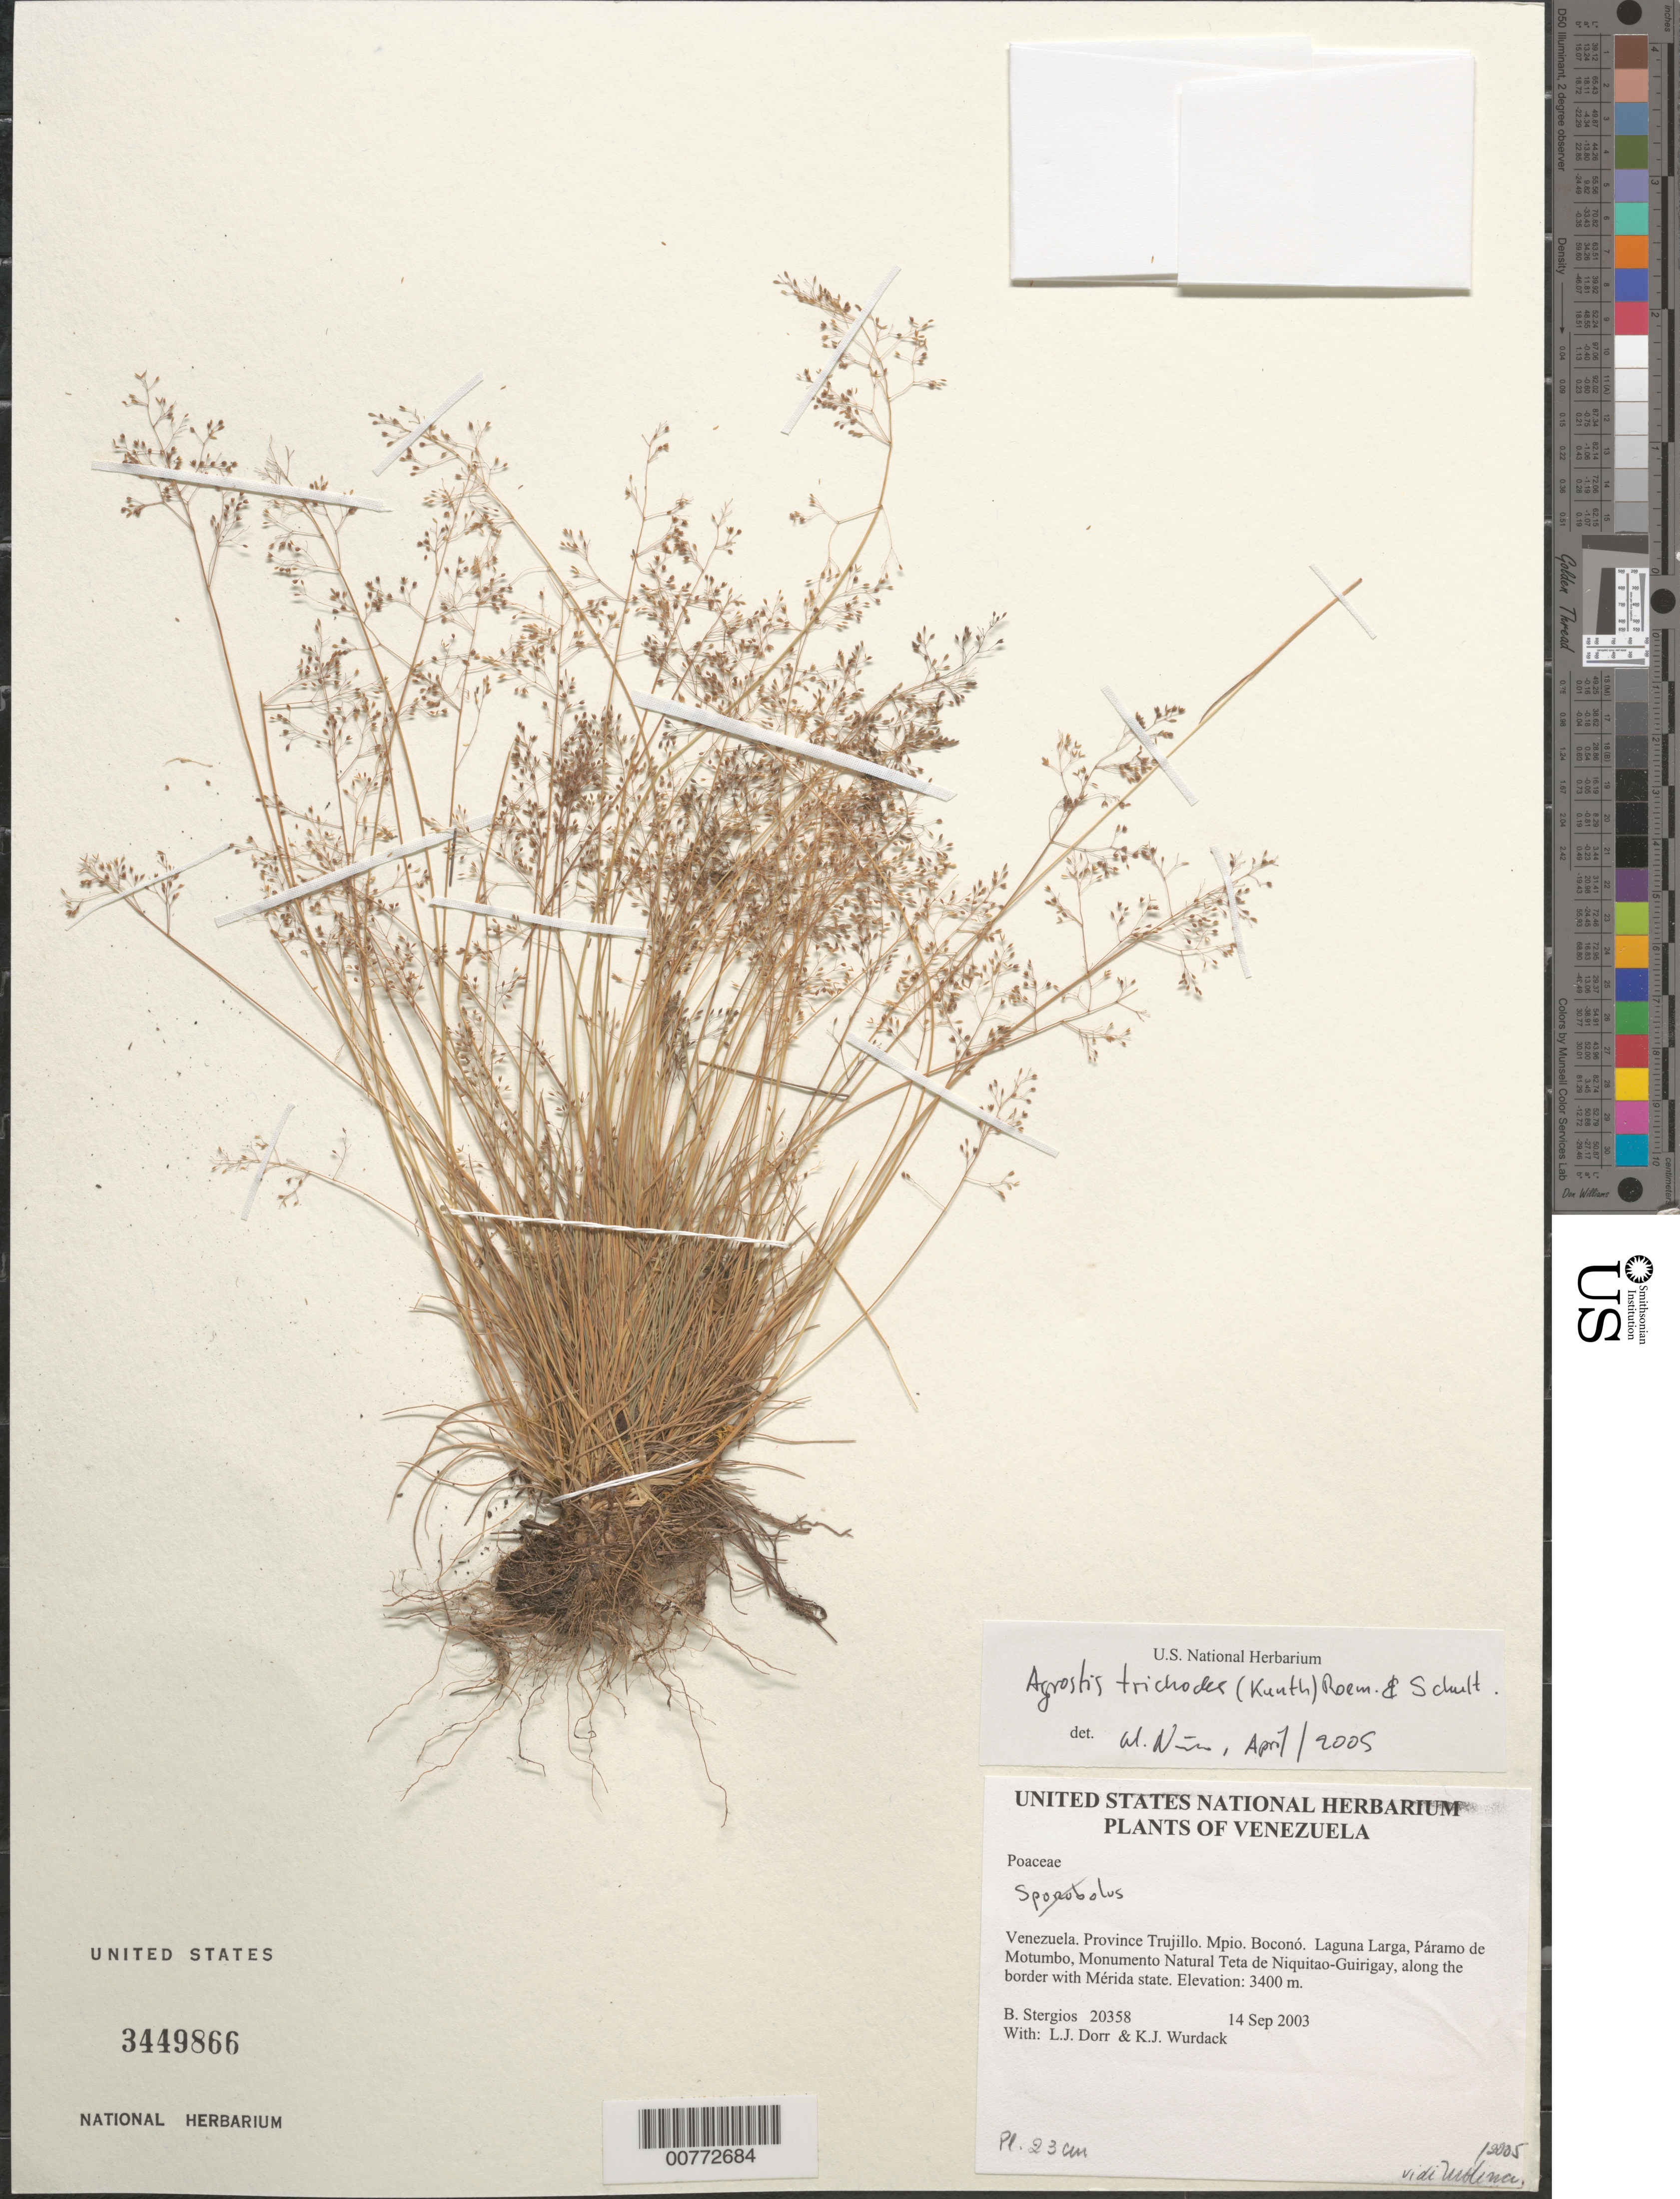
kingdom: Plantae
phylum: Tracheophyta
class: Liliopsida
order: Poales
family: Poaceae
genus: Agrostis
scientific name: Agrostis trichodes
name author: (Kunth) Roem. & Schult.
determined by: Niño, S. M., (PORT), BioCentro-UNELLEZ (VENEZUELA)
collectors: B. G. Stergios, L. J. Dorr & K. Wurdack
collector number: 20358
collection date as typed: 14 Sep 2003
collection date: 2003-09-14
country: Venezuela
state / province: Trujillo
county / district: Boconó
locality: Laguna Larga, Páramo de Motumbo, Monumento Natural Teta de Niquitao-Guirigay, along the border with Mérida state.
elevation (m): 3400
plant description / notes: BAB, MO, PORT, US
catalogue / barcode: US 3449866